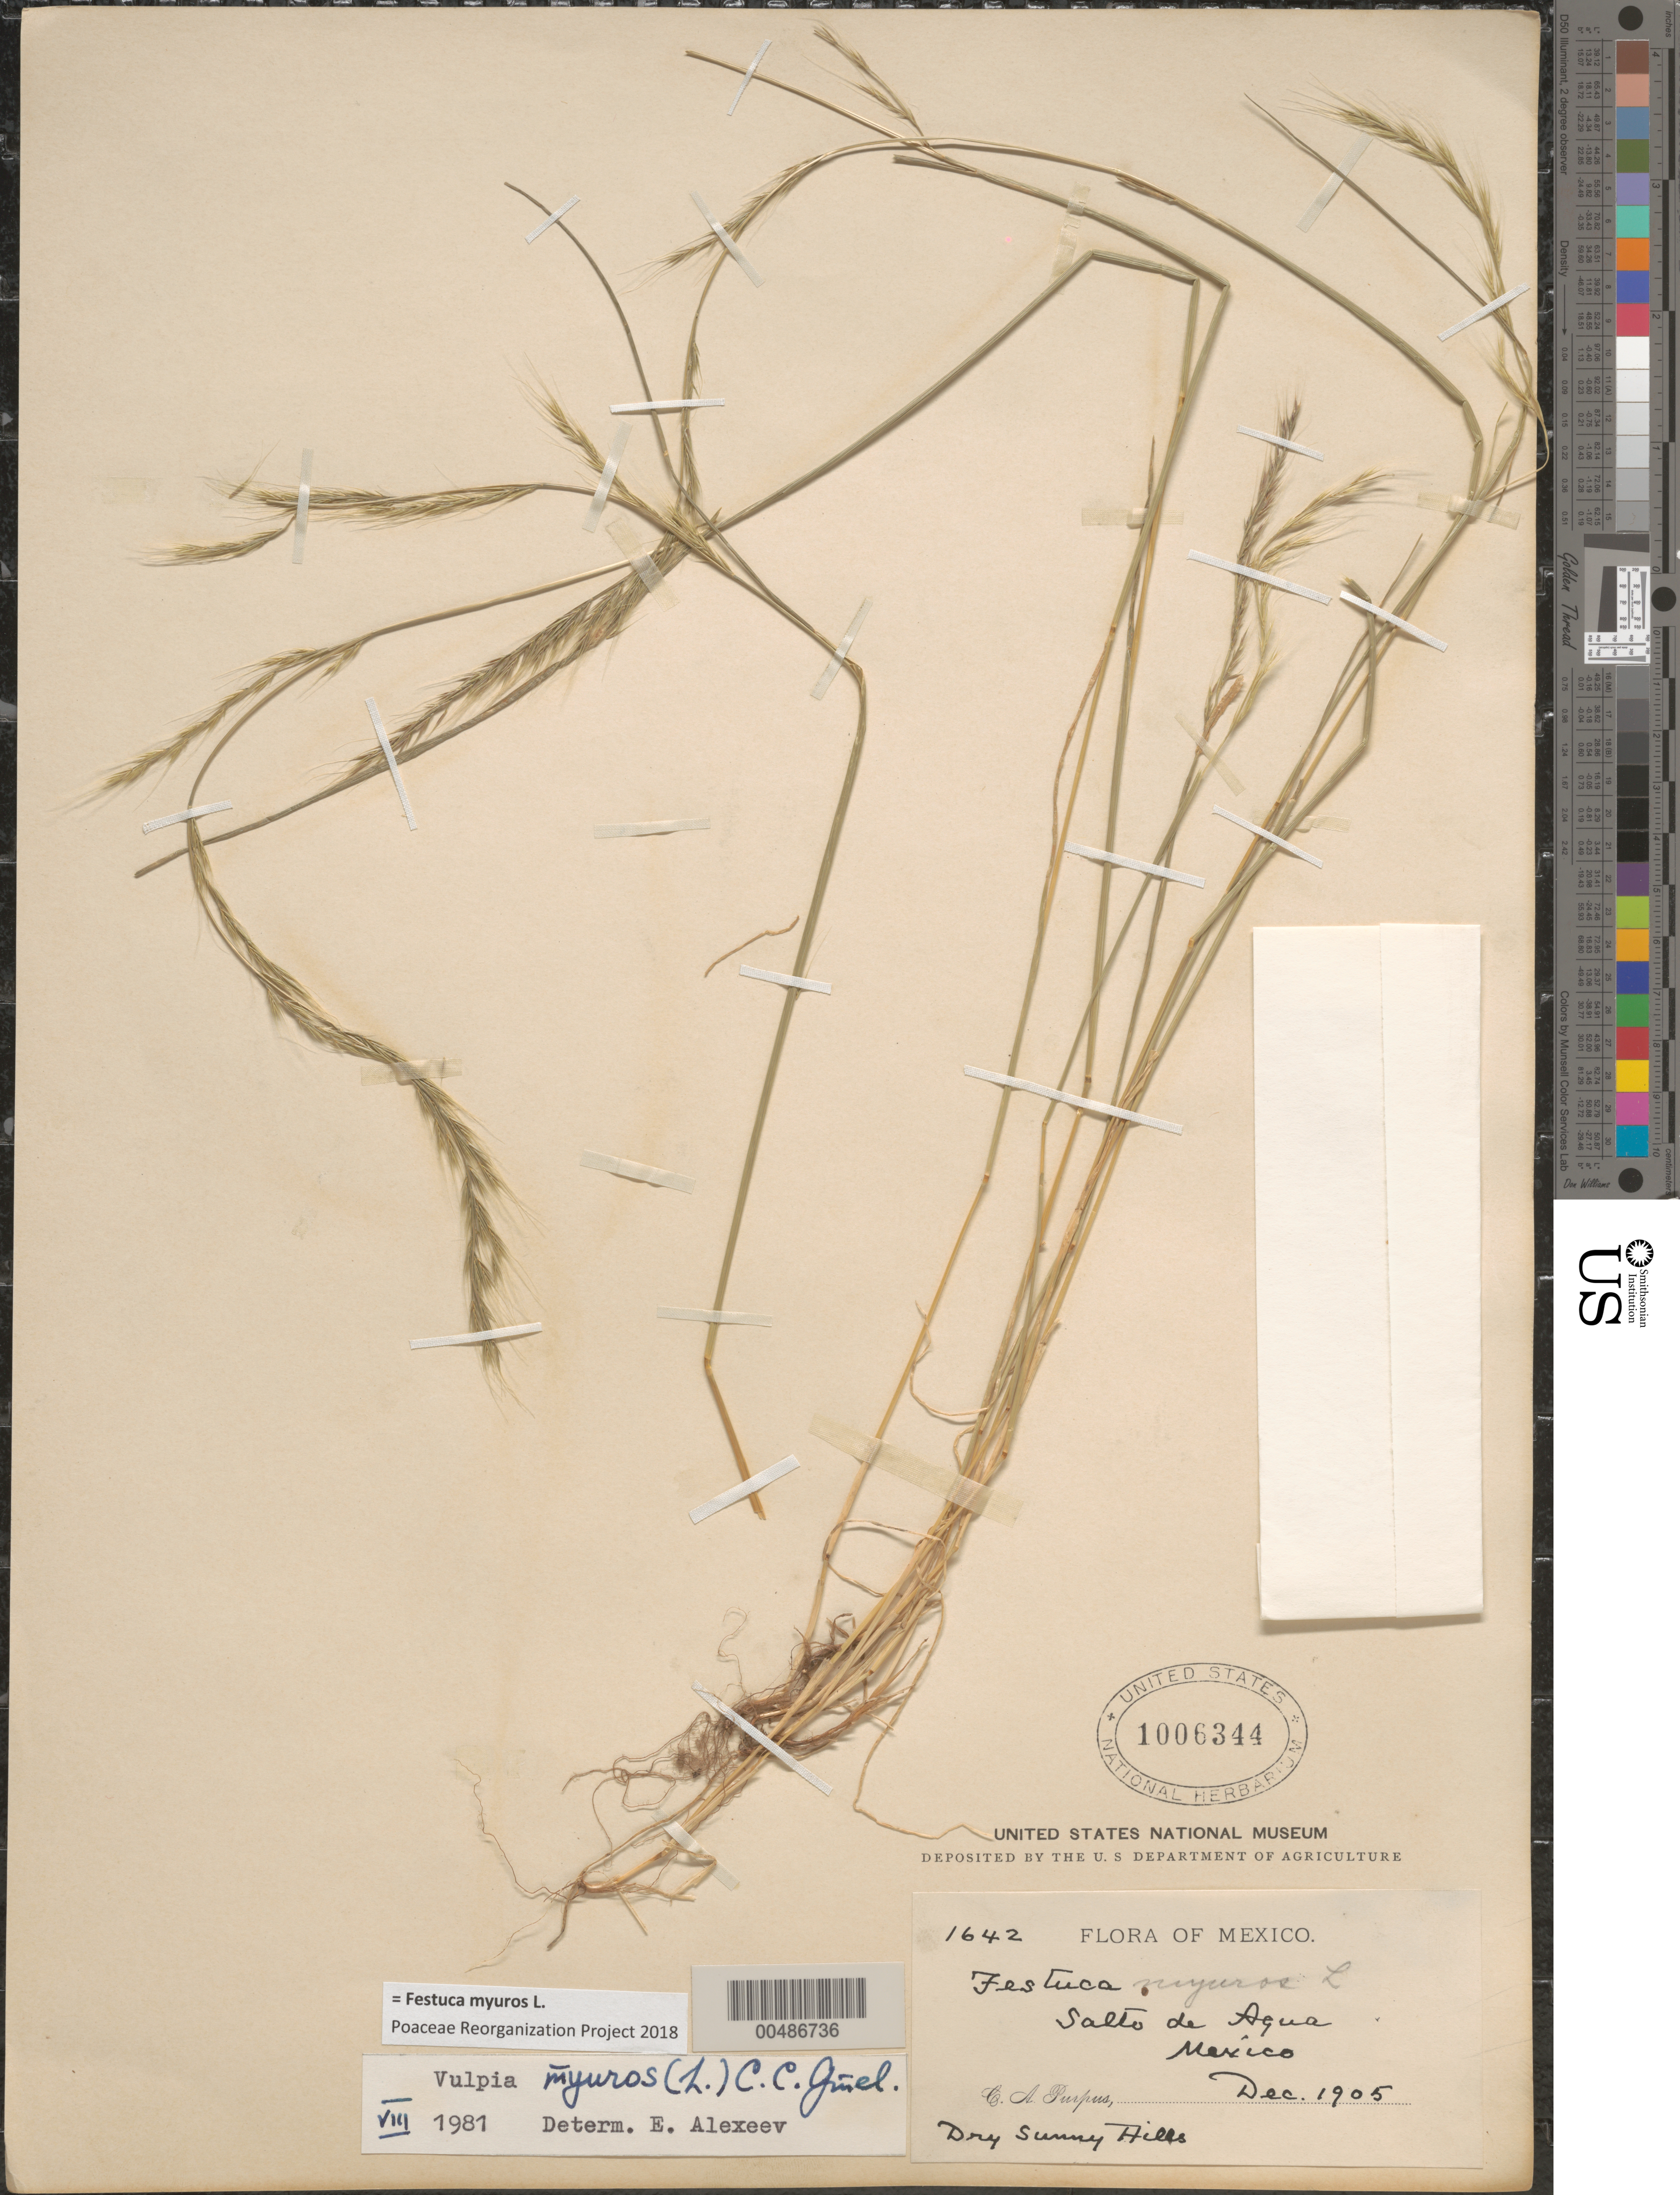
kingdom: Plantae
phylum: Tracheophyta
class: Liliopsida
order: Poales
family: Poaceae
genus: Festuca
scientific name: Festuca myuros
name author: L.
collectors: C. A. Purpus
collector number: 1642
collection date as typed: Dec 1905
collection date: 1905-12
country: Mexico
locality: Salto de Agua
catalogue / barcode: US 1006344